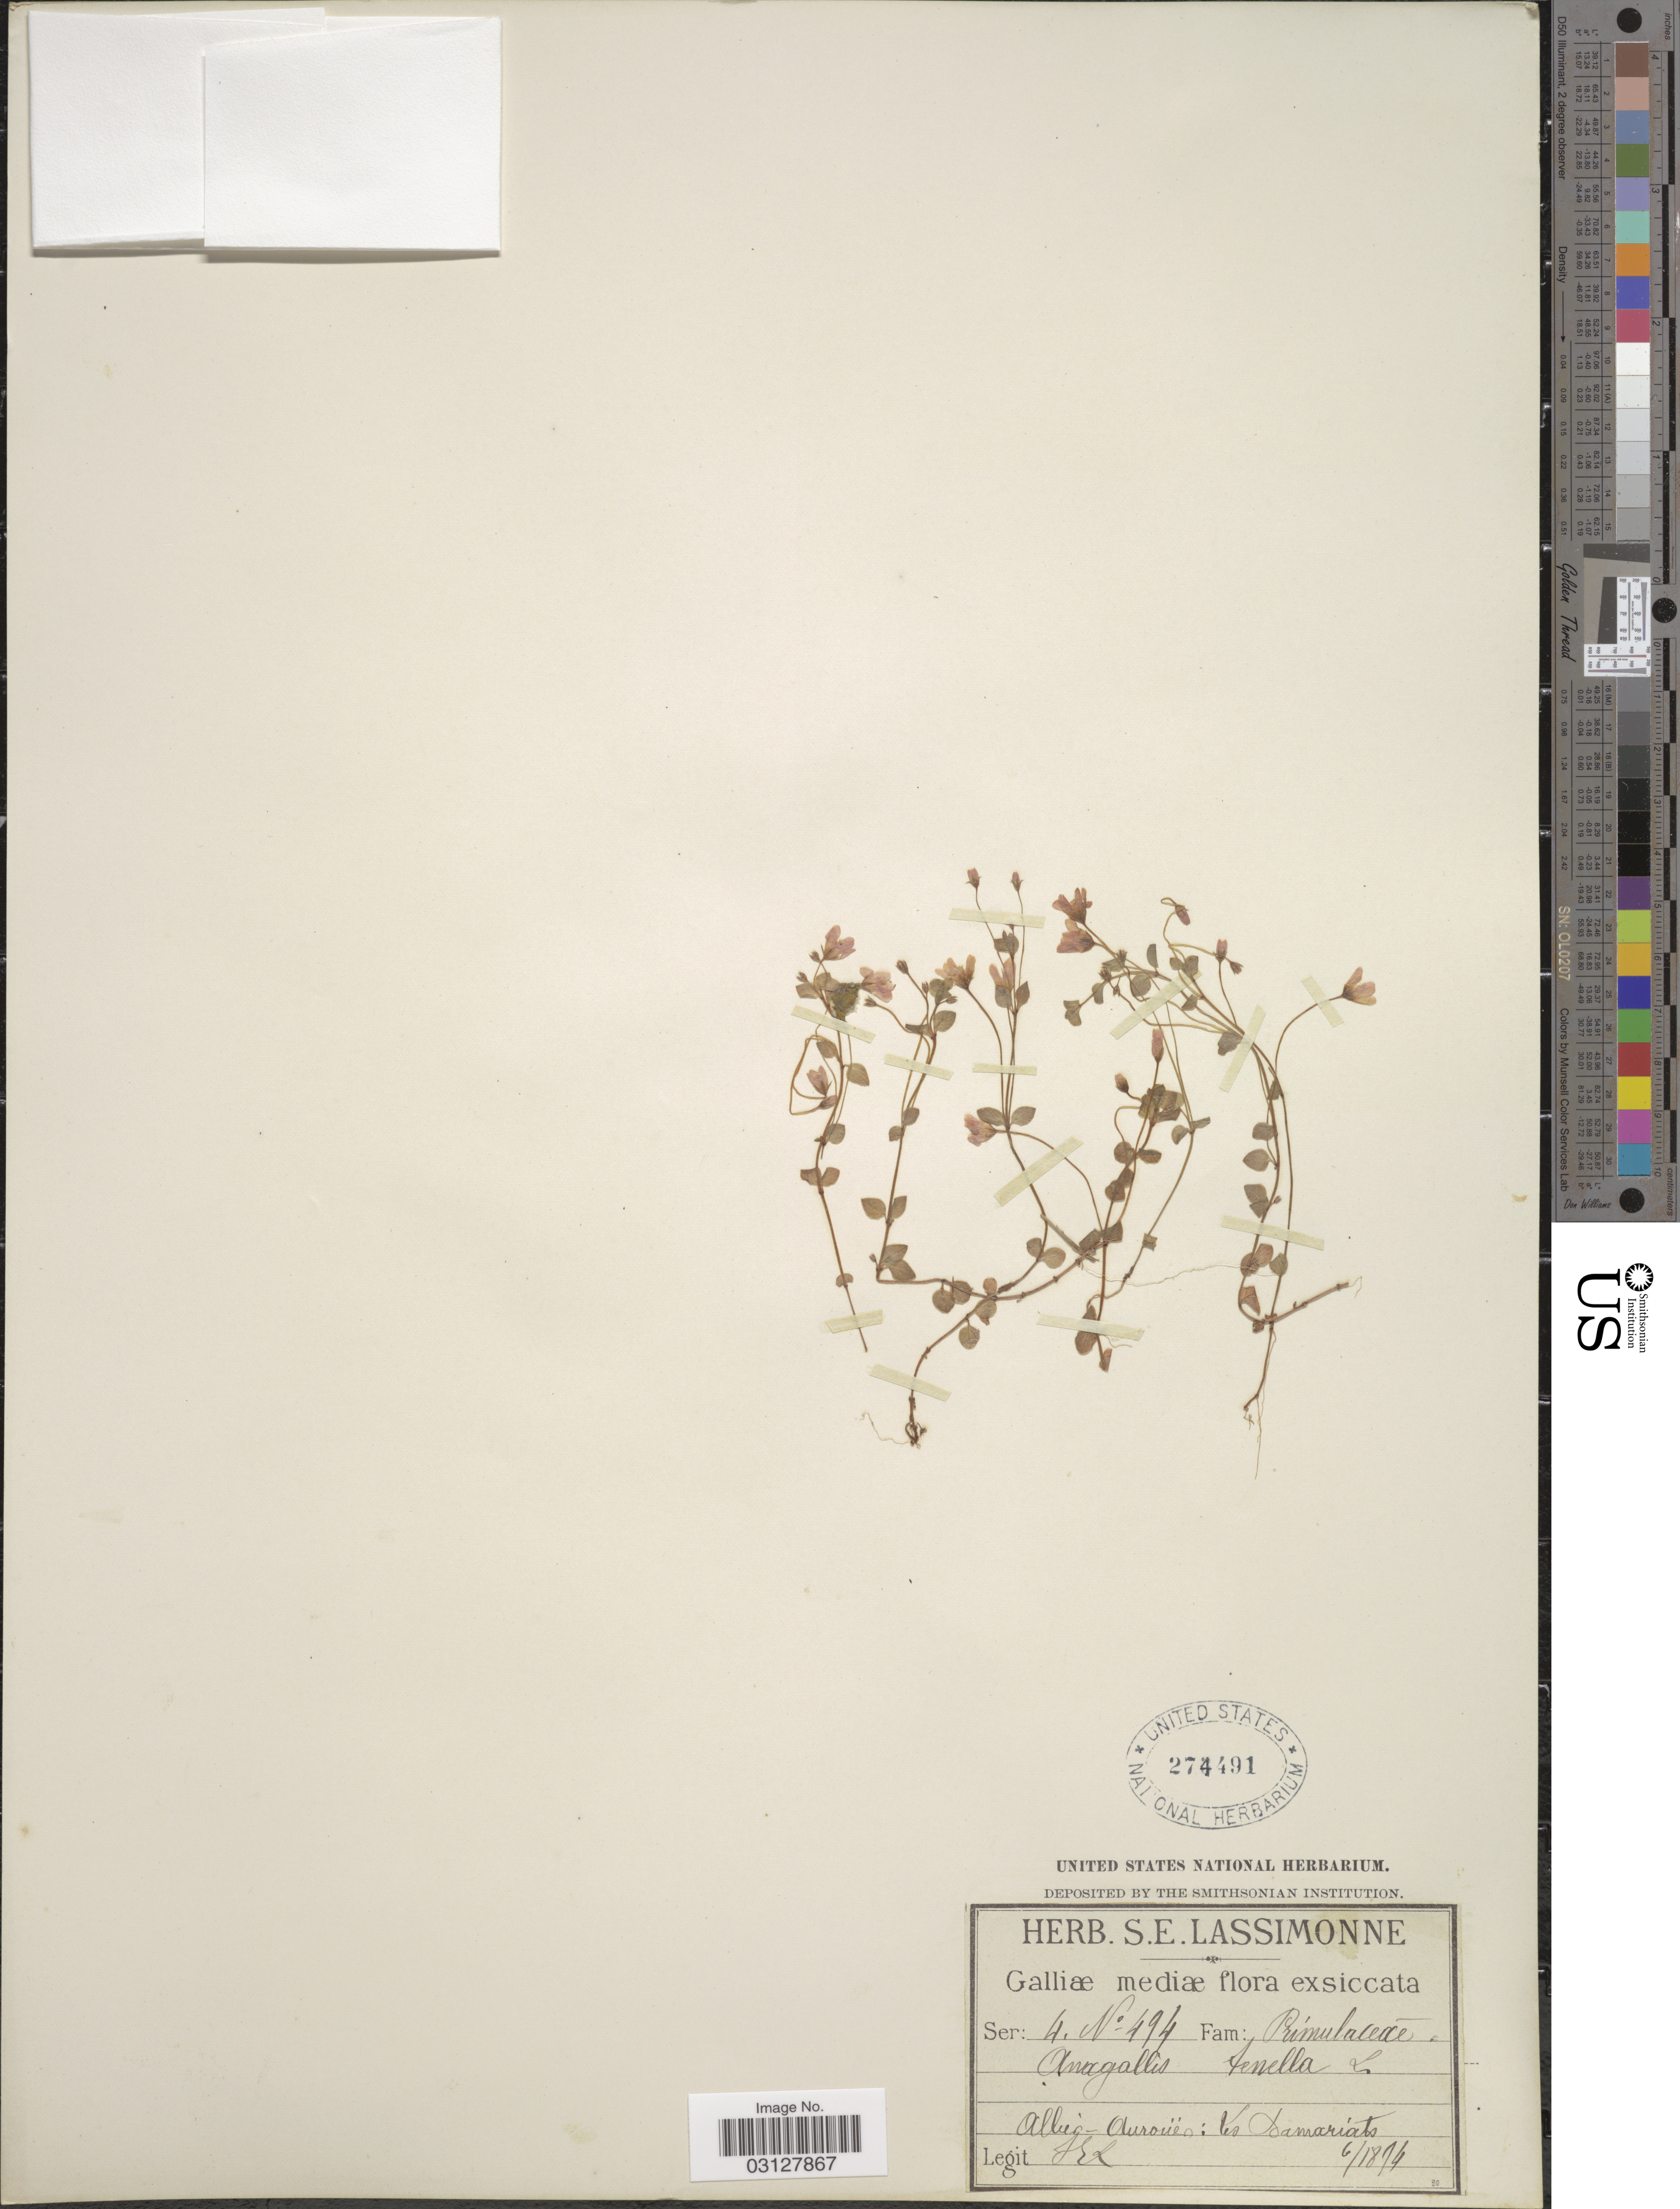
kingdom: Plantae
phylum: Tracheophyta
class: Magnoliopsida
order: Ericales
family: Primulaceae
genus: Anagallis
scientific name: Anagallis tenella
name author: (L.) L.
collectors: S. Lassimonne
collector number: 494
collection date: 1874-06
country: France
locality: Galliæ mediæ. Allier-Aurouër: Les Damariats.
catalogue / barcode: US 274491